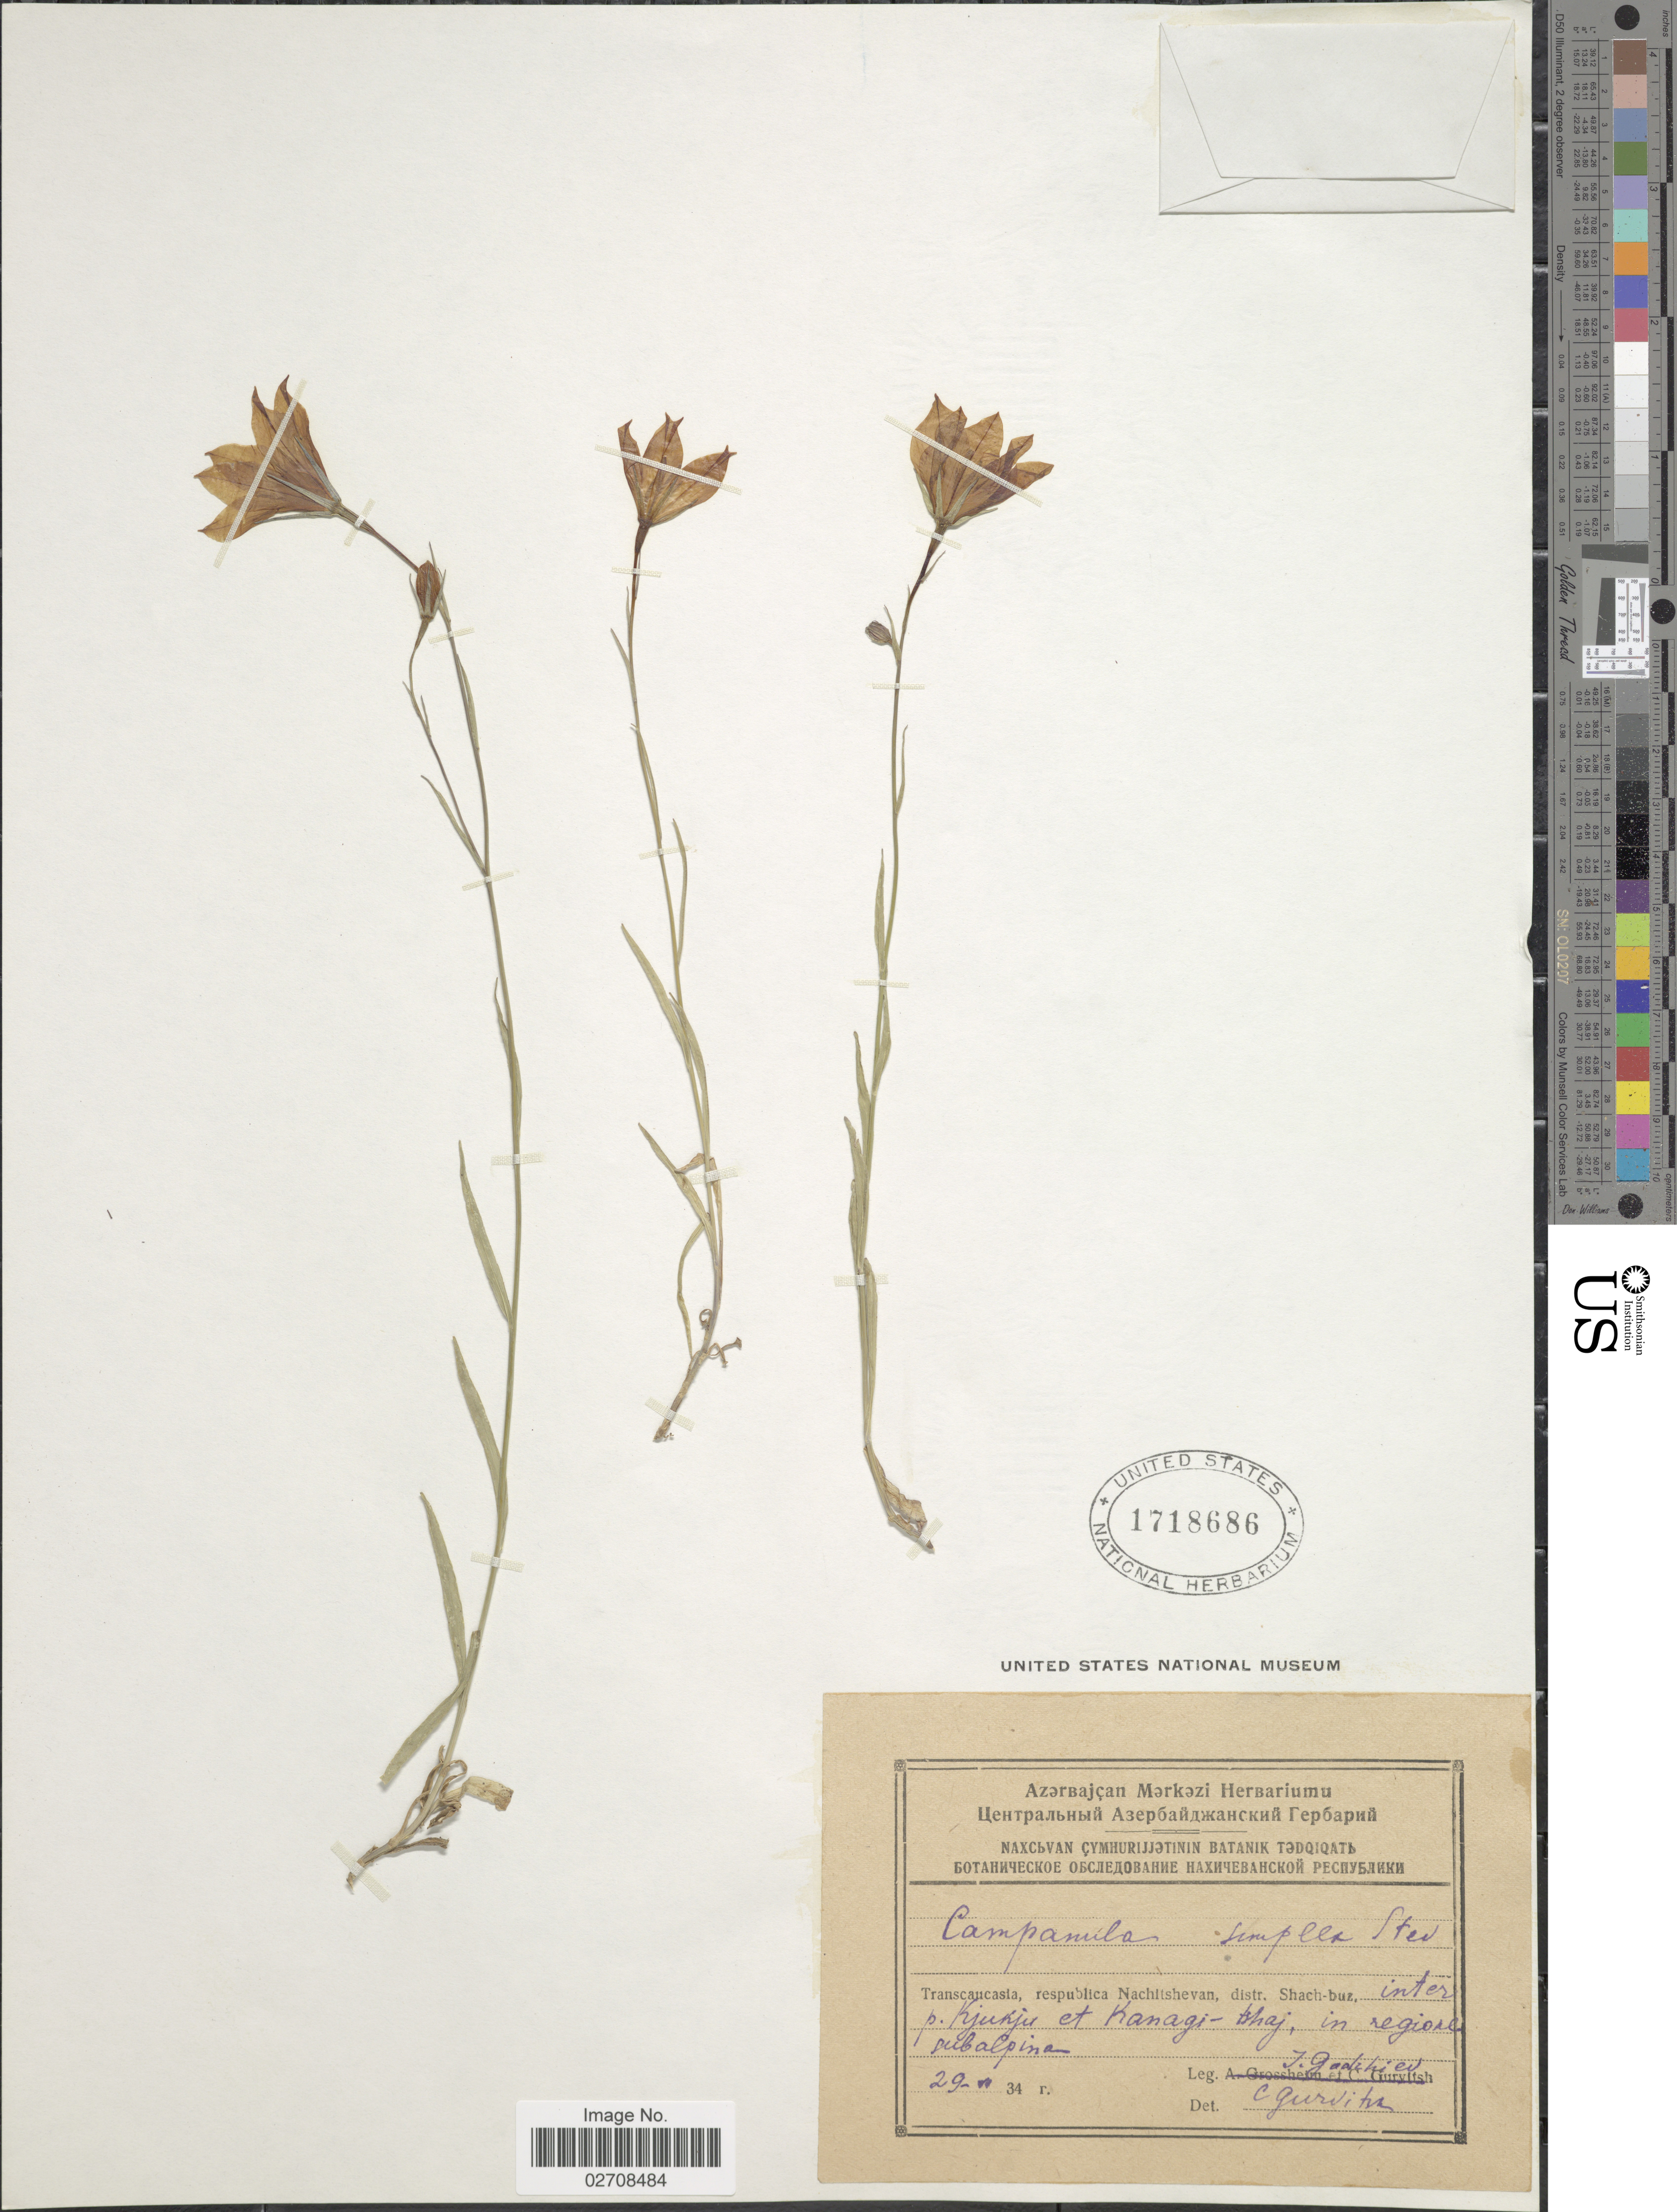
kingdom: Plantae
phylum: Tracheophyta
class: Magnoliopsida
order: Asterales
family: Campanulaceae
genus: Campanula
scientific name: Campanula simplex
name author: Lam. ex DC.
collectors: J. Gadzkiev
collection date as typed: Transcribed d/m/y: 29/6/34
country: Azerbaijan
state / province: Nakhchivan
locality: Transcaucasia, respublica Nachitshevan, distr. Shach-buz, inter p. Kjukju et Kanagi-tshaj, in regione subalpine.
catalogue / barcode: US 1718686